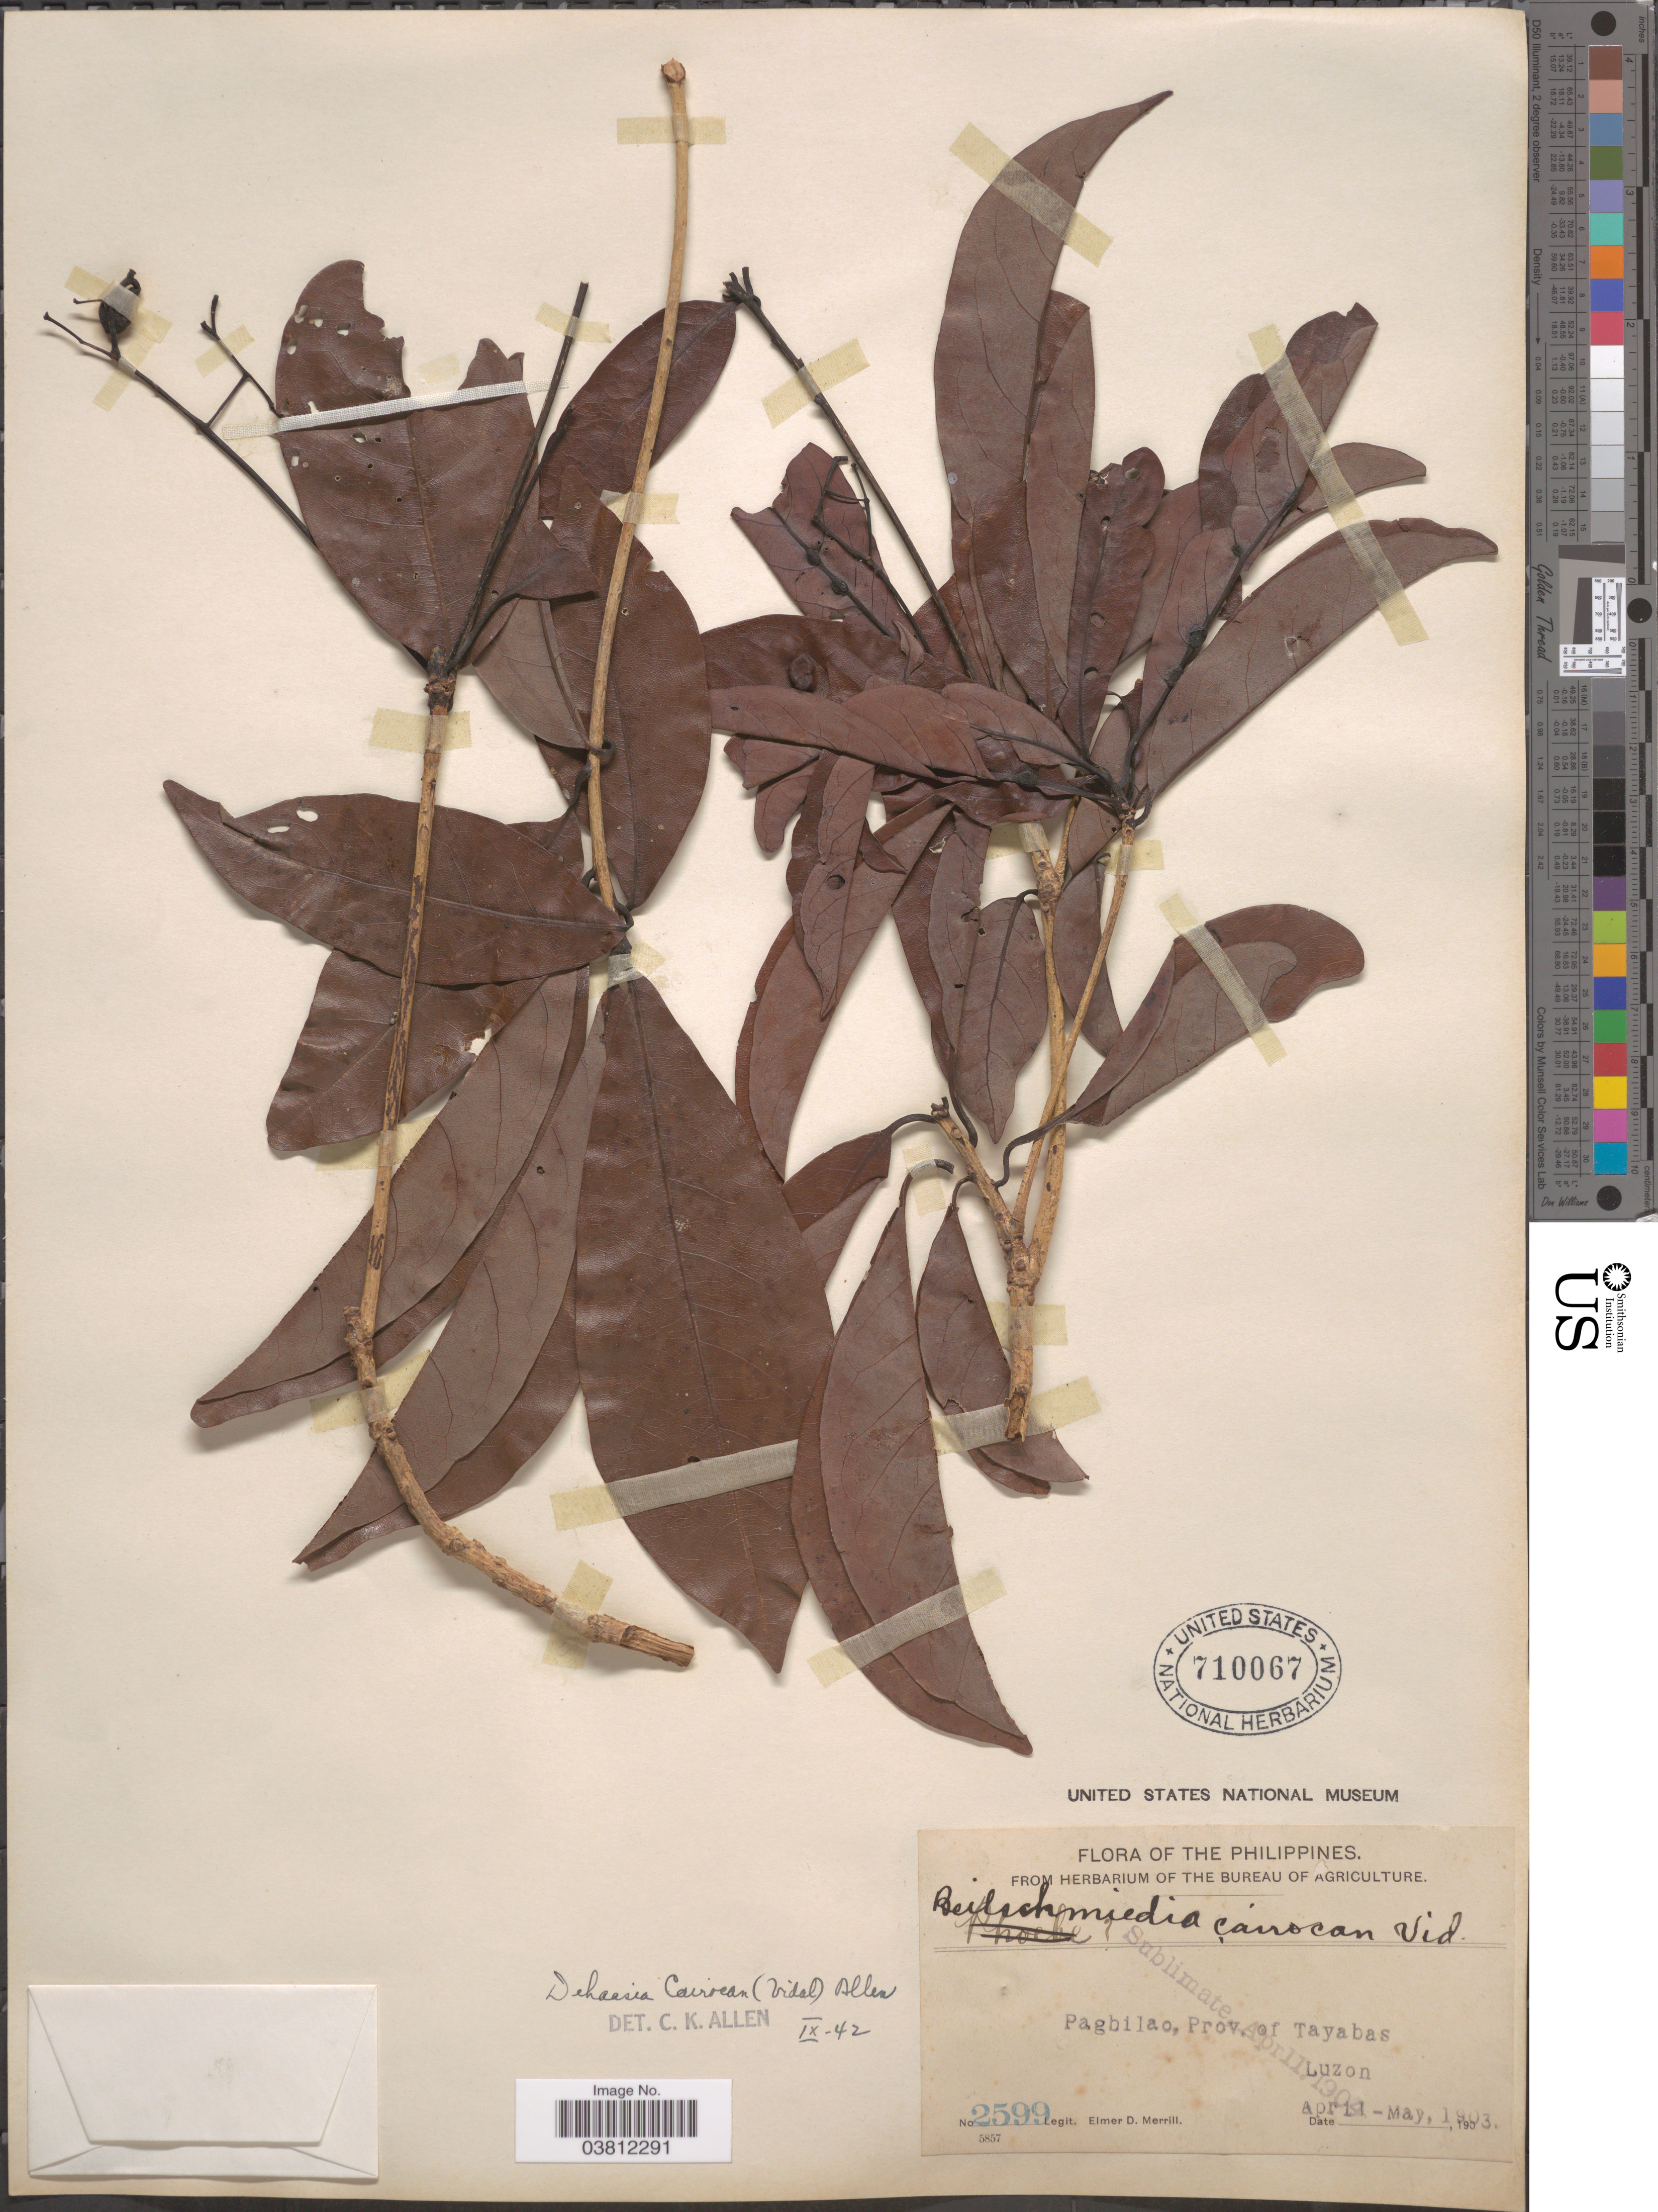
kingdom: Plantae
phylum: Tracheophyta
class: Magnoliopsida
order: Laurales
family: Lauraceae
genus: Dehaasia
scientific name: Dehaasia cairocan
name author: (S. Vidal) C.K. Allen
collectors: E. D. Merrill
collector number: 2599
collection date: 1903-04/1903-05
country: Philippines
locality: Pagbilao, Prov. Tayabas. Luzon.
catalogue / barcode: US 710067